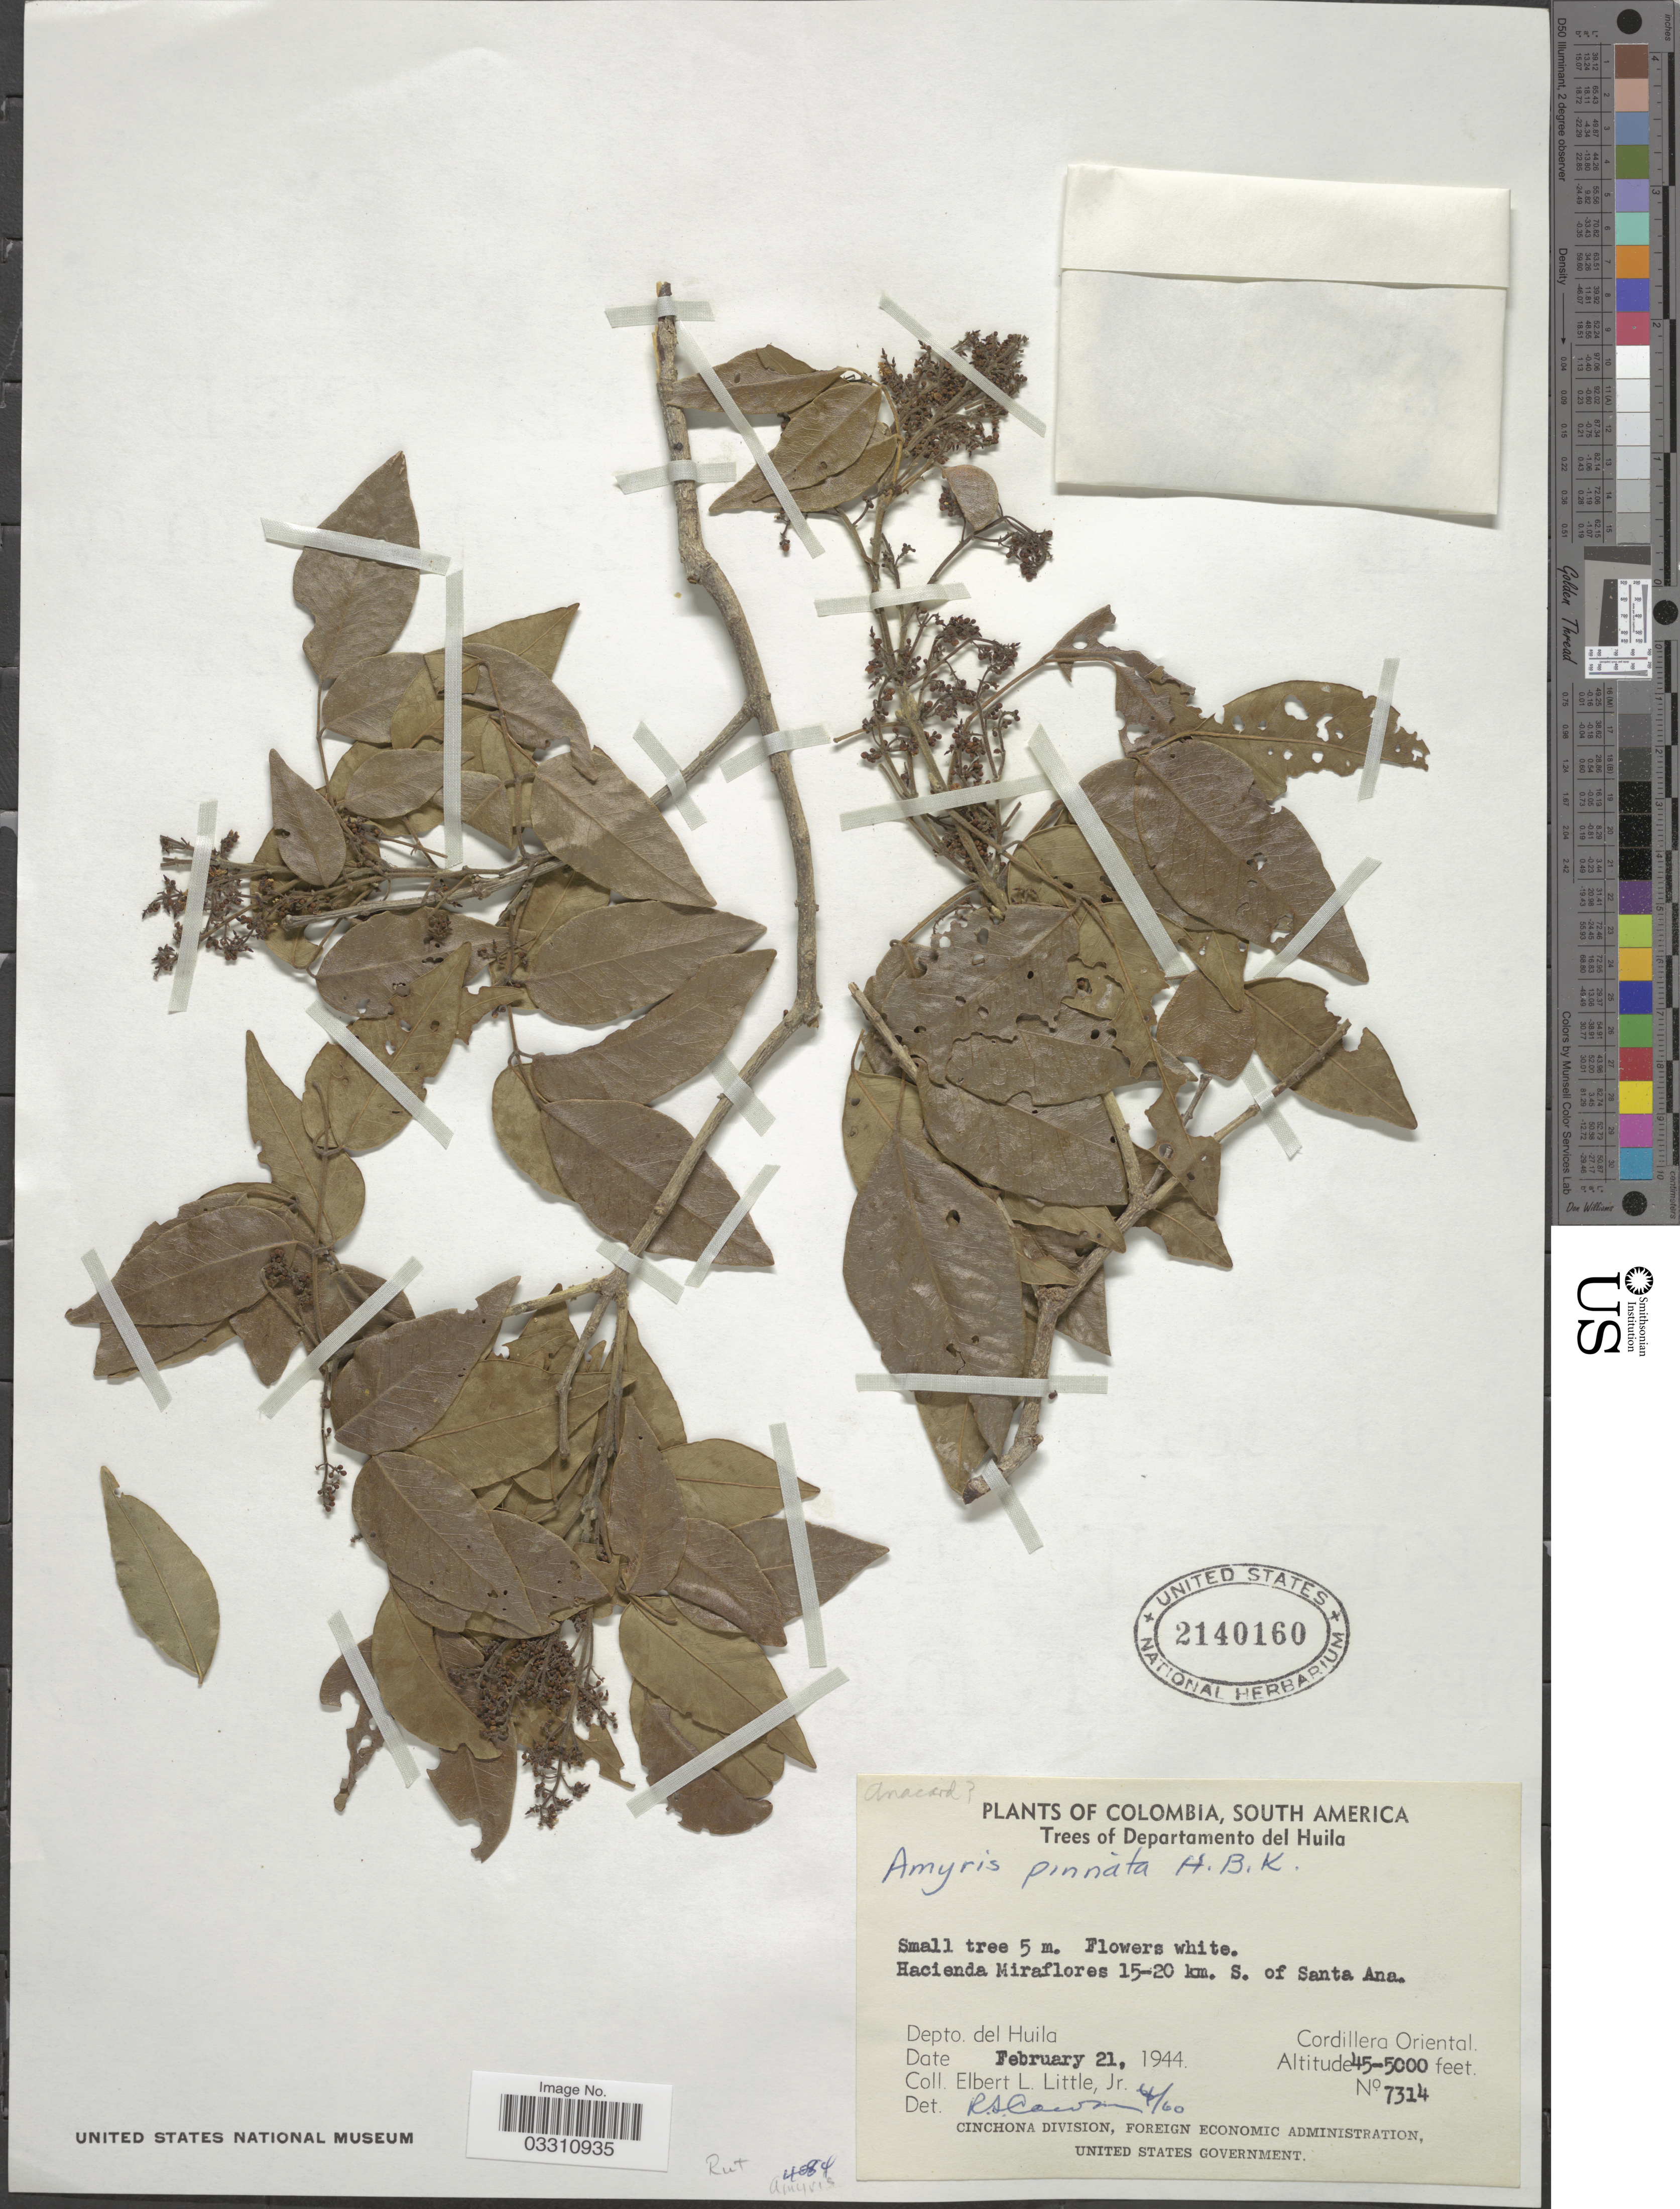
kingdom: Plantae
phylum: Tracheophyta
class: Magnoliopsida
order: Sapindales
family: Rutaceae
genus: Amyris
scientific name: Amyris pinnata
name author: Kunth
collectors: E. L. Little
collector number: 7314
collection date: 1944-02-21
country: Colombia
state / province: Huila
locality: Departamento del Huila, Hacienda Miraflores 15-20 km. S. of Santa Ana. Depto. del Huila, Cordillera Oriental.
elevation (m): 1372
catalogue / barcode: US 2140160